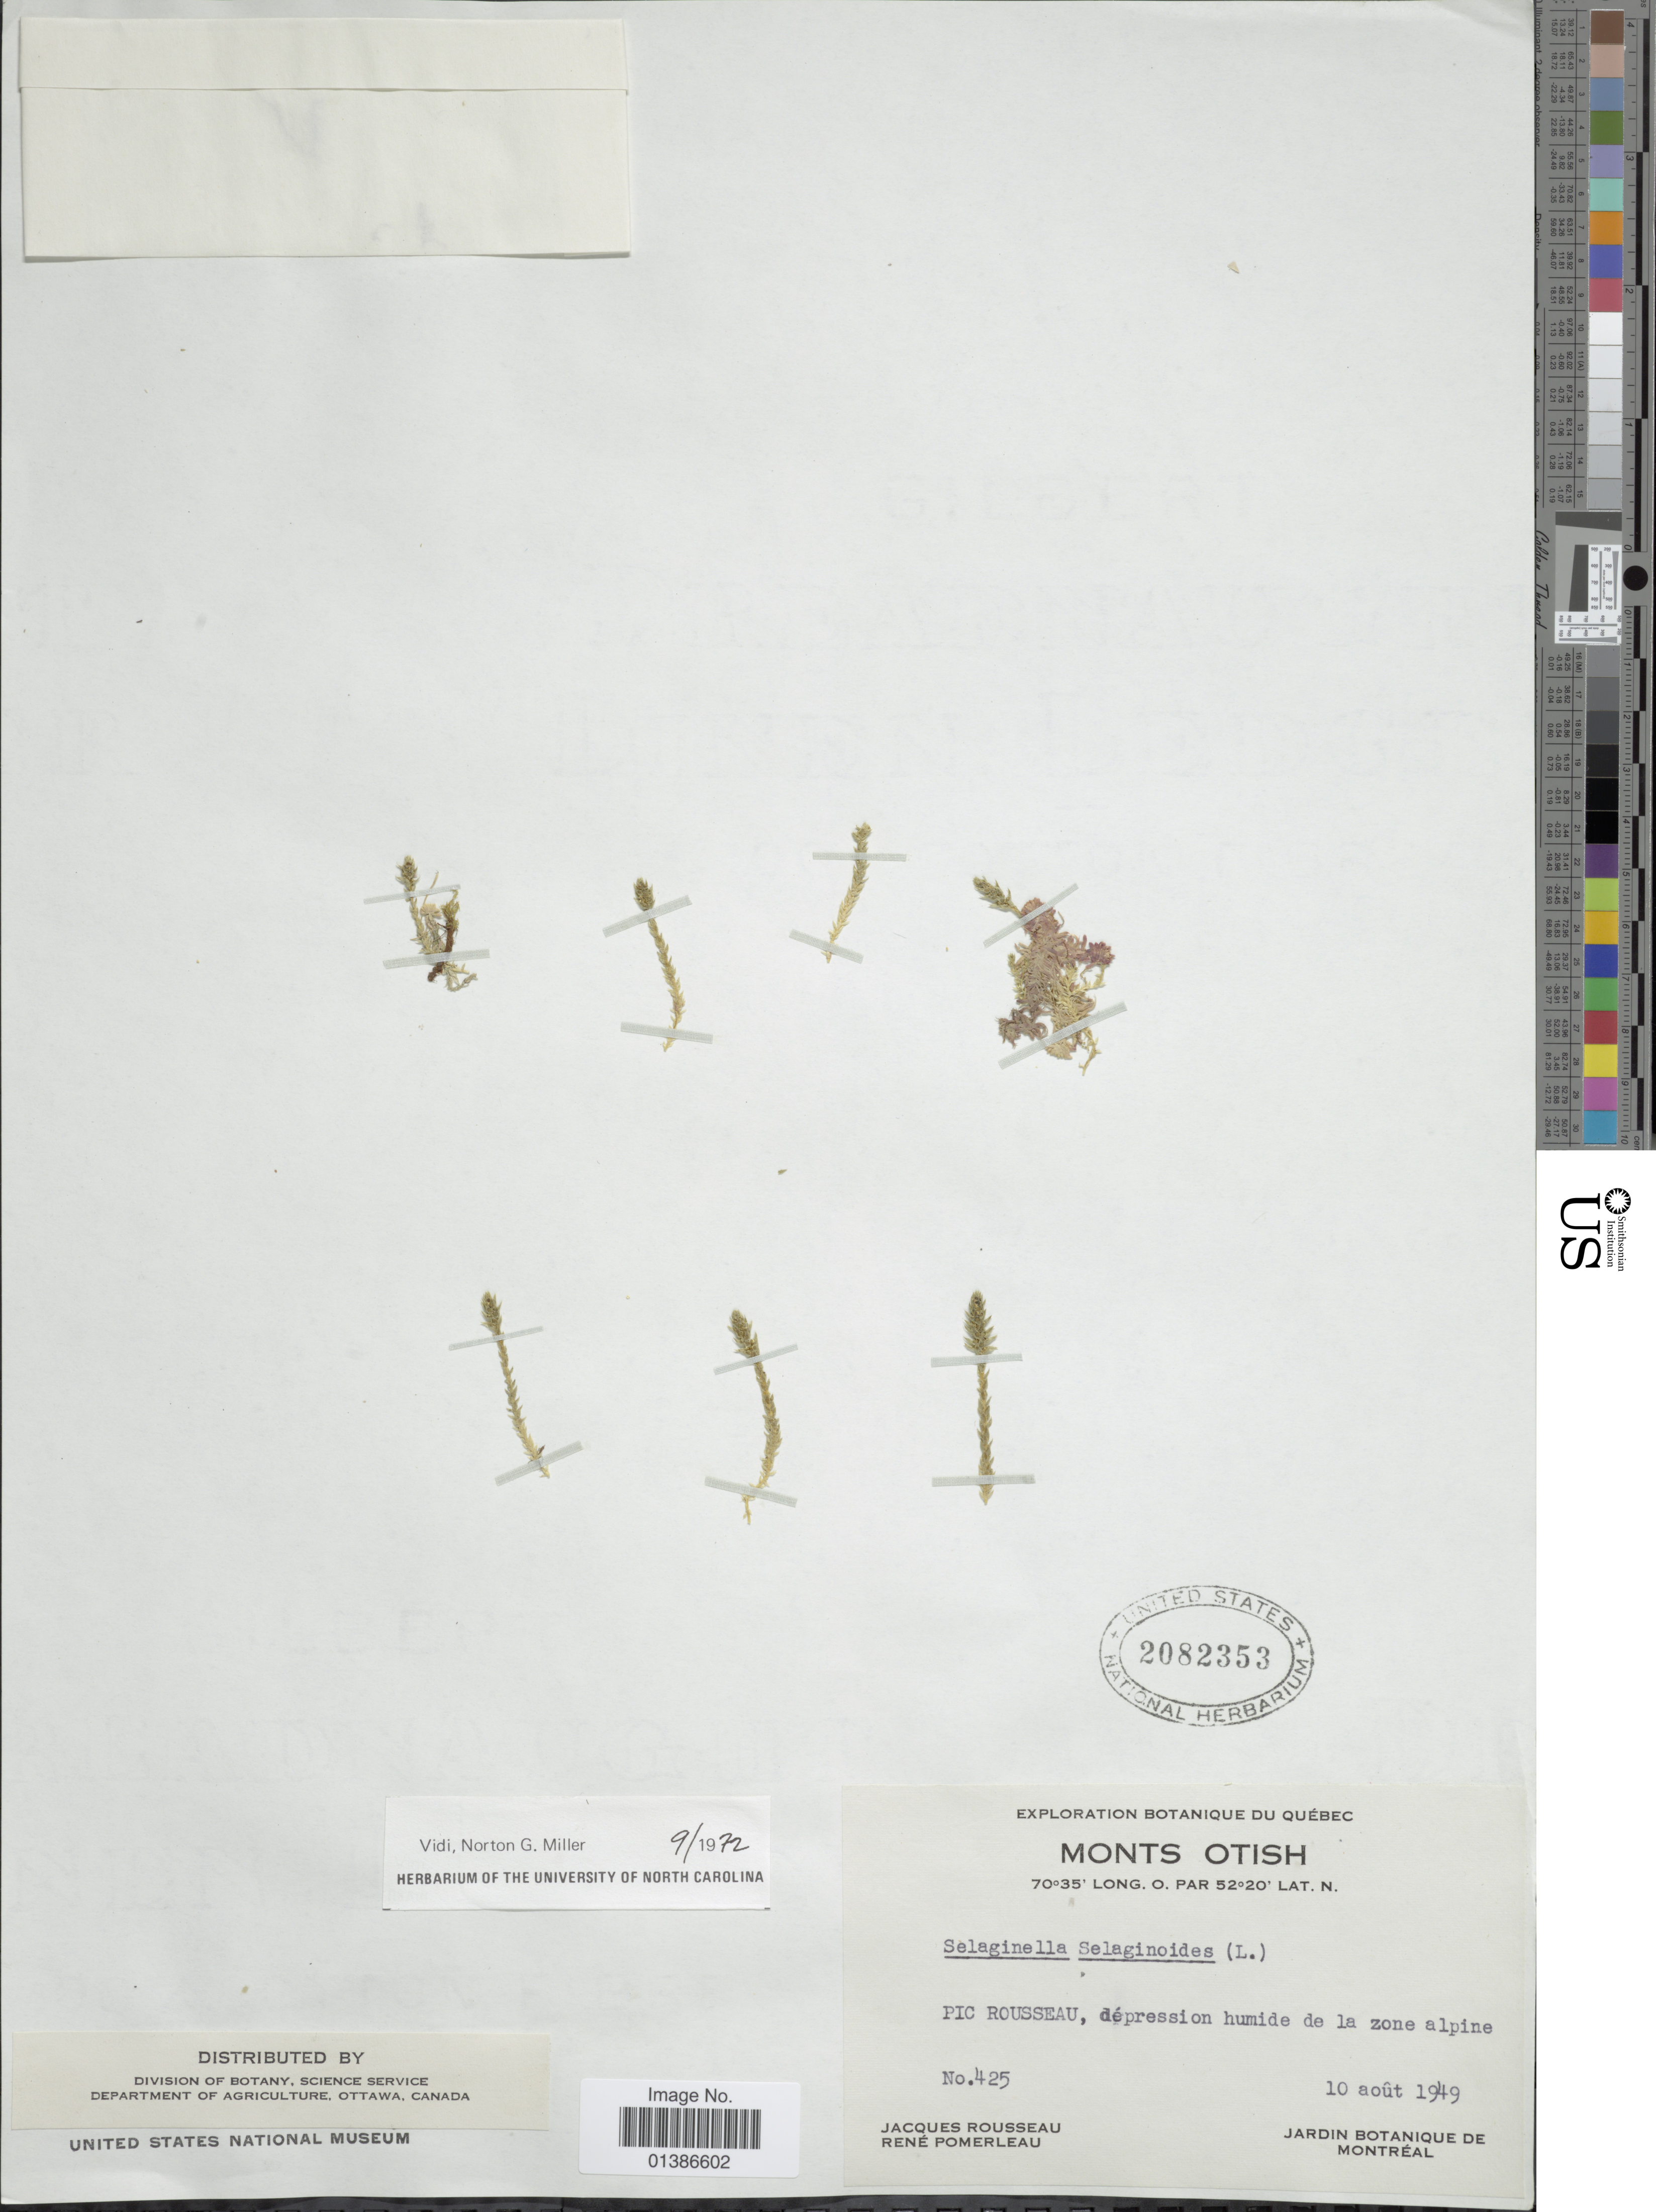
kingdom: Plantae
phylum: Tracheophyta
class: Lycopodiopsida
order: Selaginellales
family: Selaginellaceae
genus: Selaginella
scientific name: Selaginella selaginoides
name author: (L.) Link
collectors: J. Rousseau & R. Pomerleau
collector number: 425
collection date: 1949-08-10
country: Canada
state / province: Quebec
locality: Monts Otish. Pic Rousseau, dépression humide de la zone alpine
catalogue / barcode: US 2082353